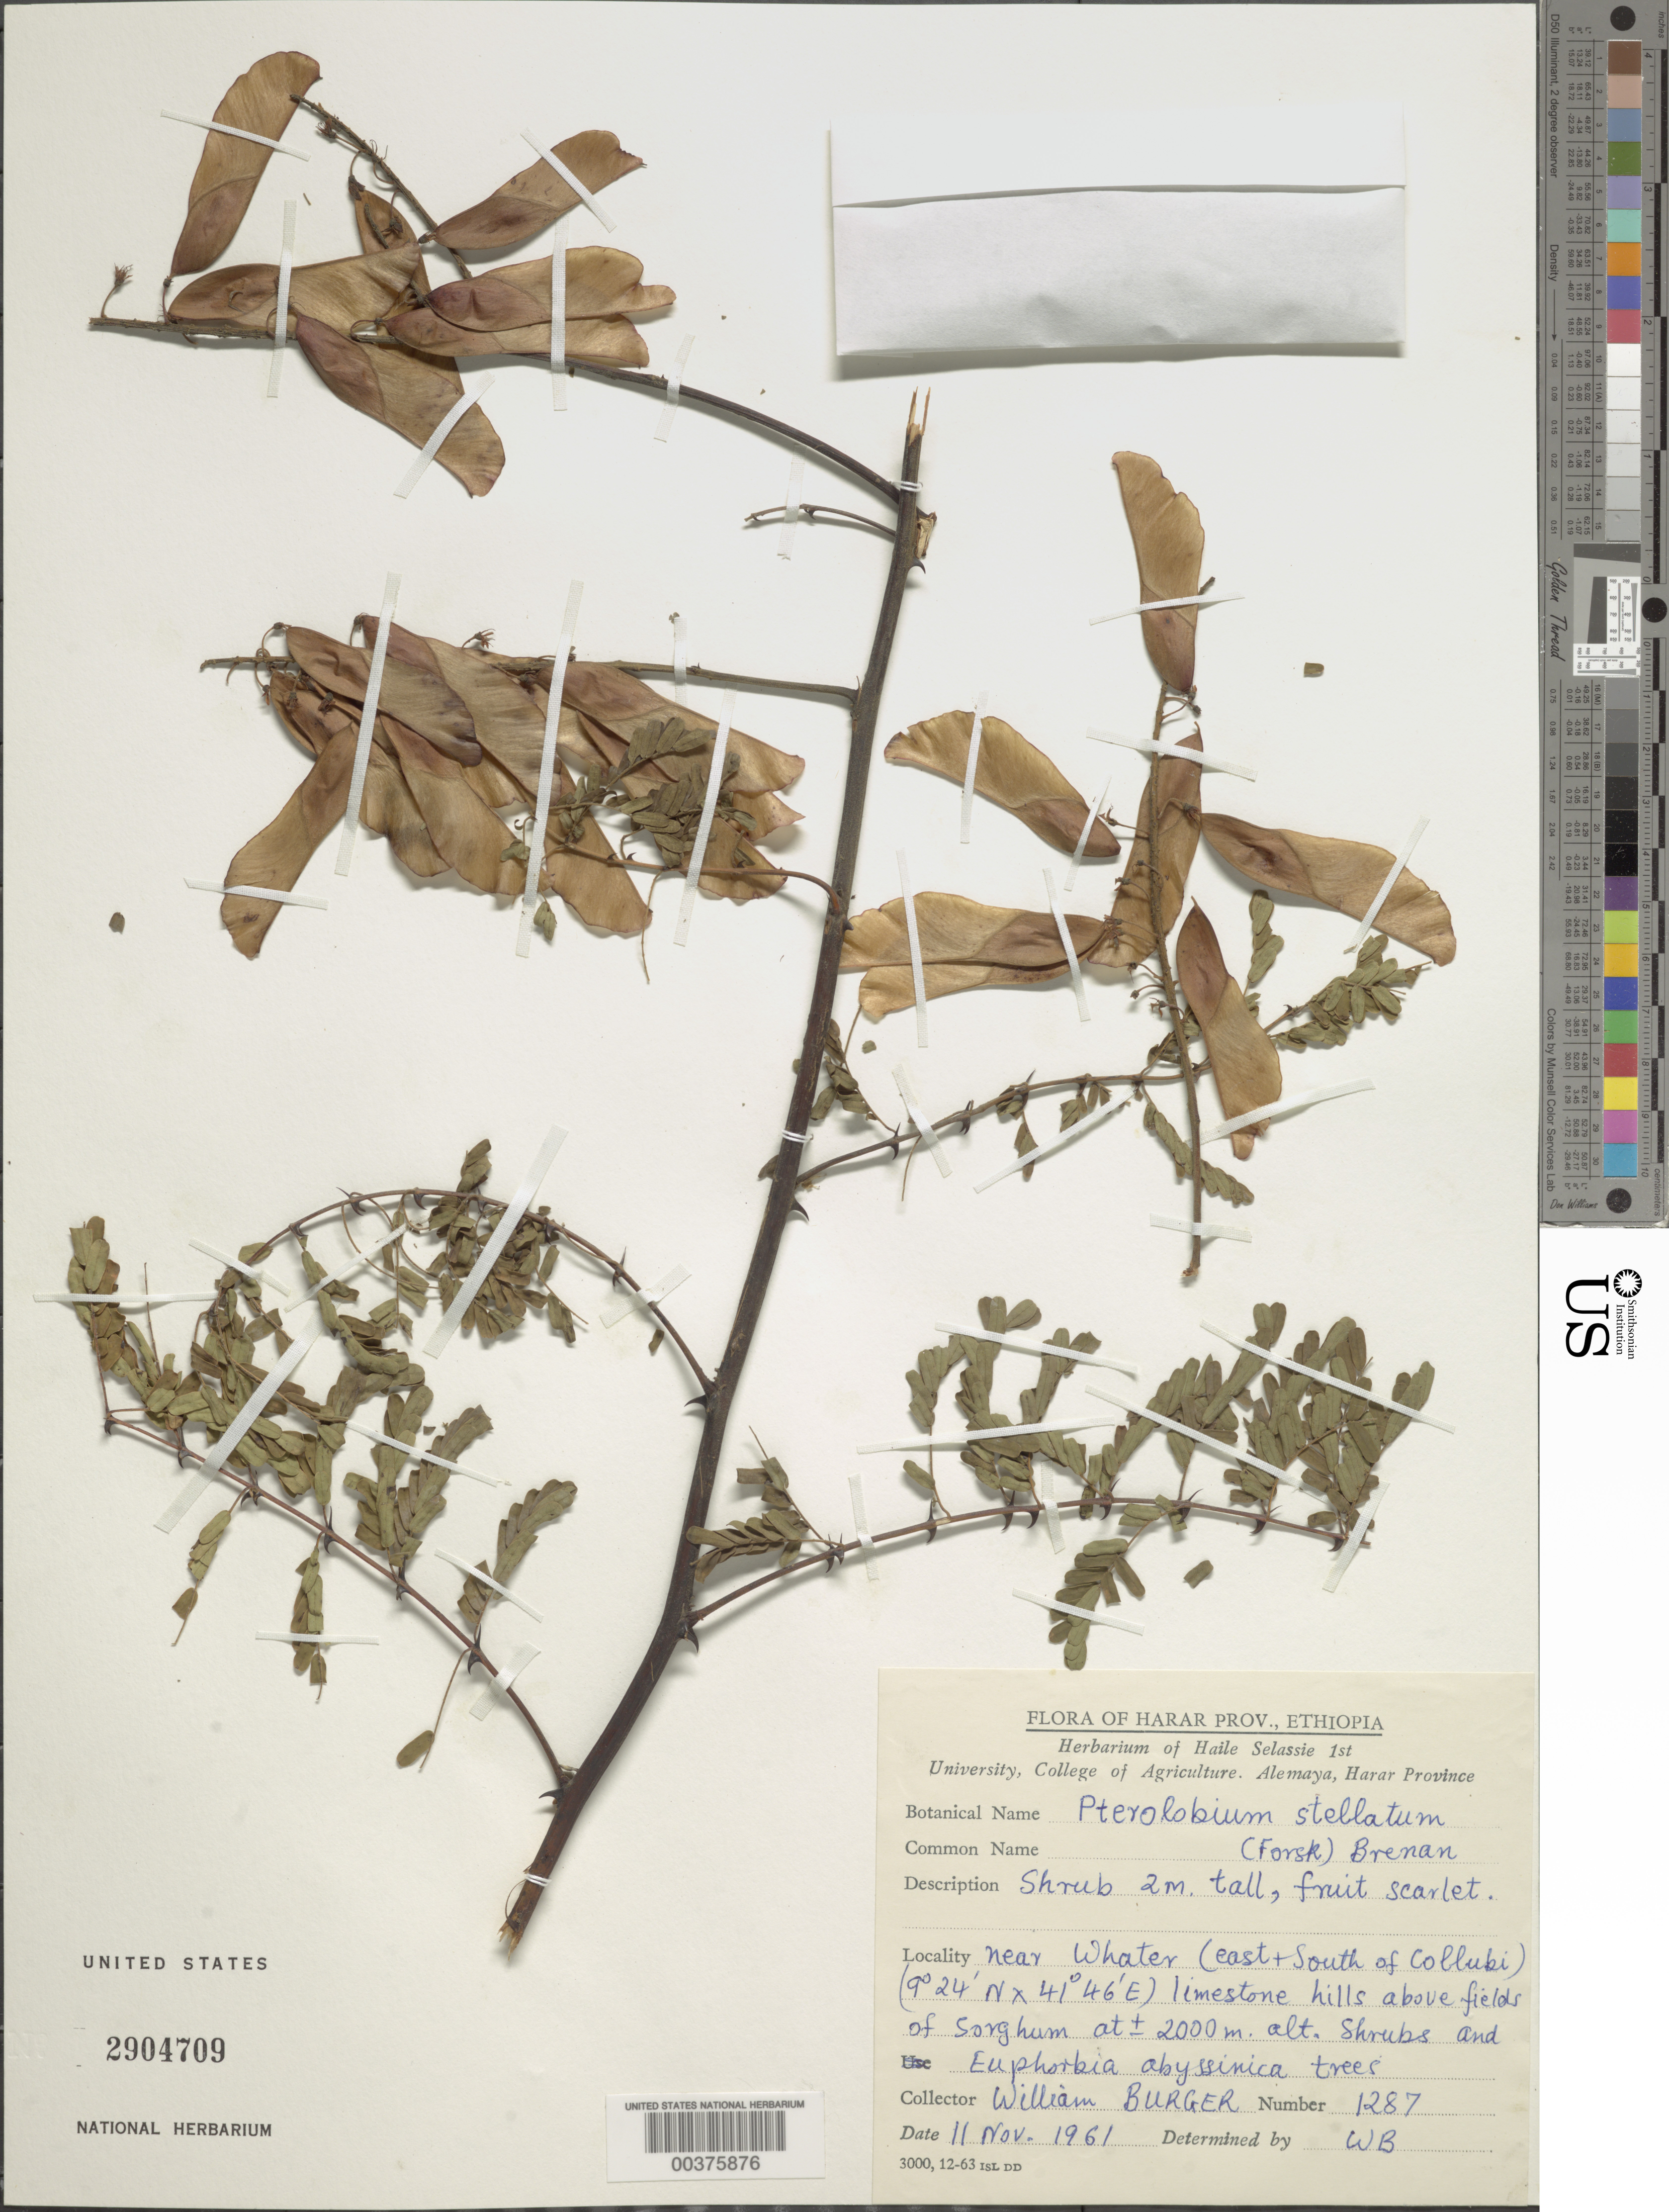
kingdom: Plantae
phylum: Tracheophyta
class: Magnoliopsida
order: Fabales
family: Fabaceae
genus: Pterolobium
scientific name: Pterolobium stellatum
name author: (Forssk.) Brenan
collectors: W. Burger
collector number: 1287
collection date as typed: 11 Nov 1961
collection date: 1961-11-11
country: Ethiopia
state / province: Harari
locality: Near whater, e and s of colluki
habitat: Limestone hills above fields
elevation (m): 2000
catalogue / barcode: US 2904709